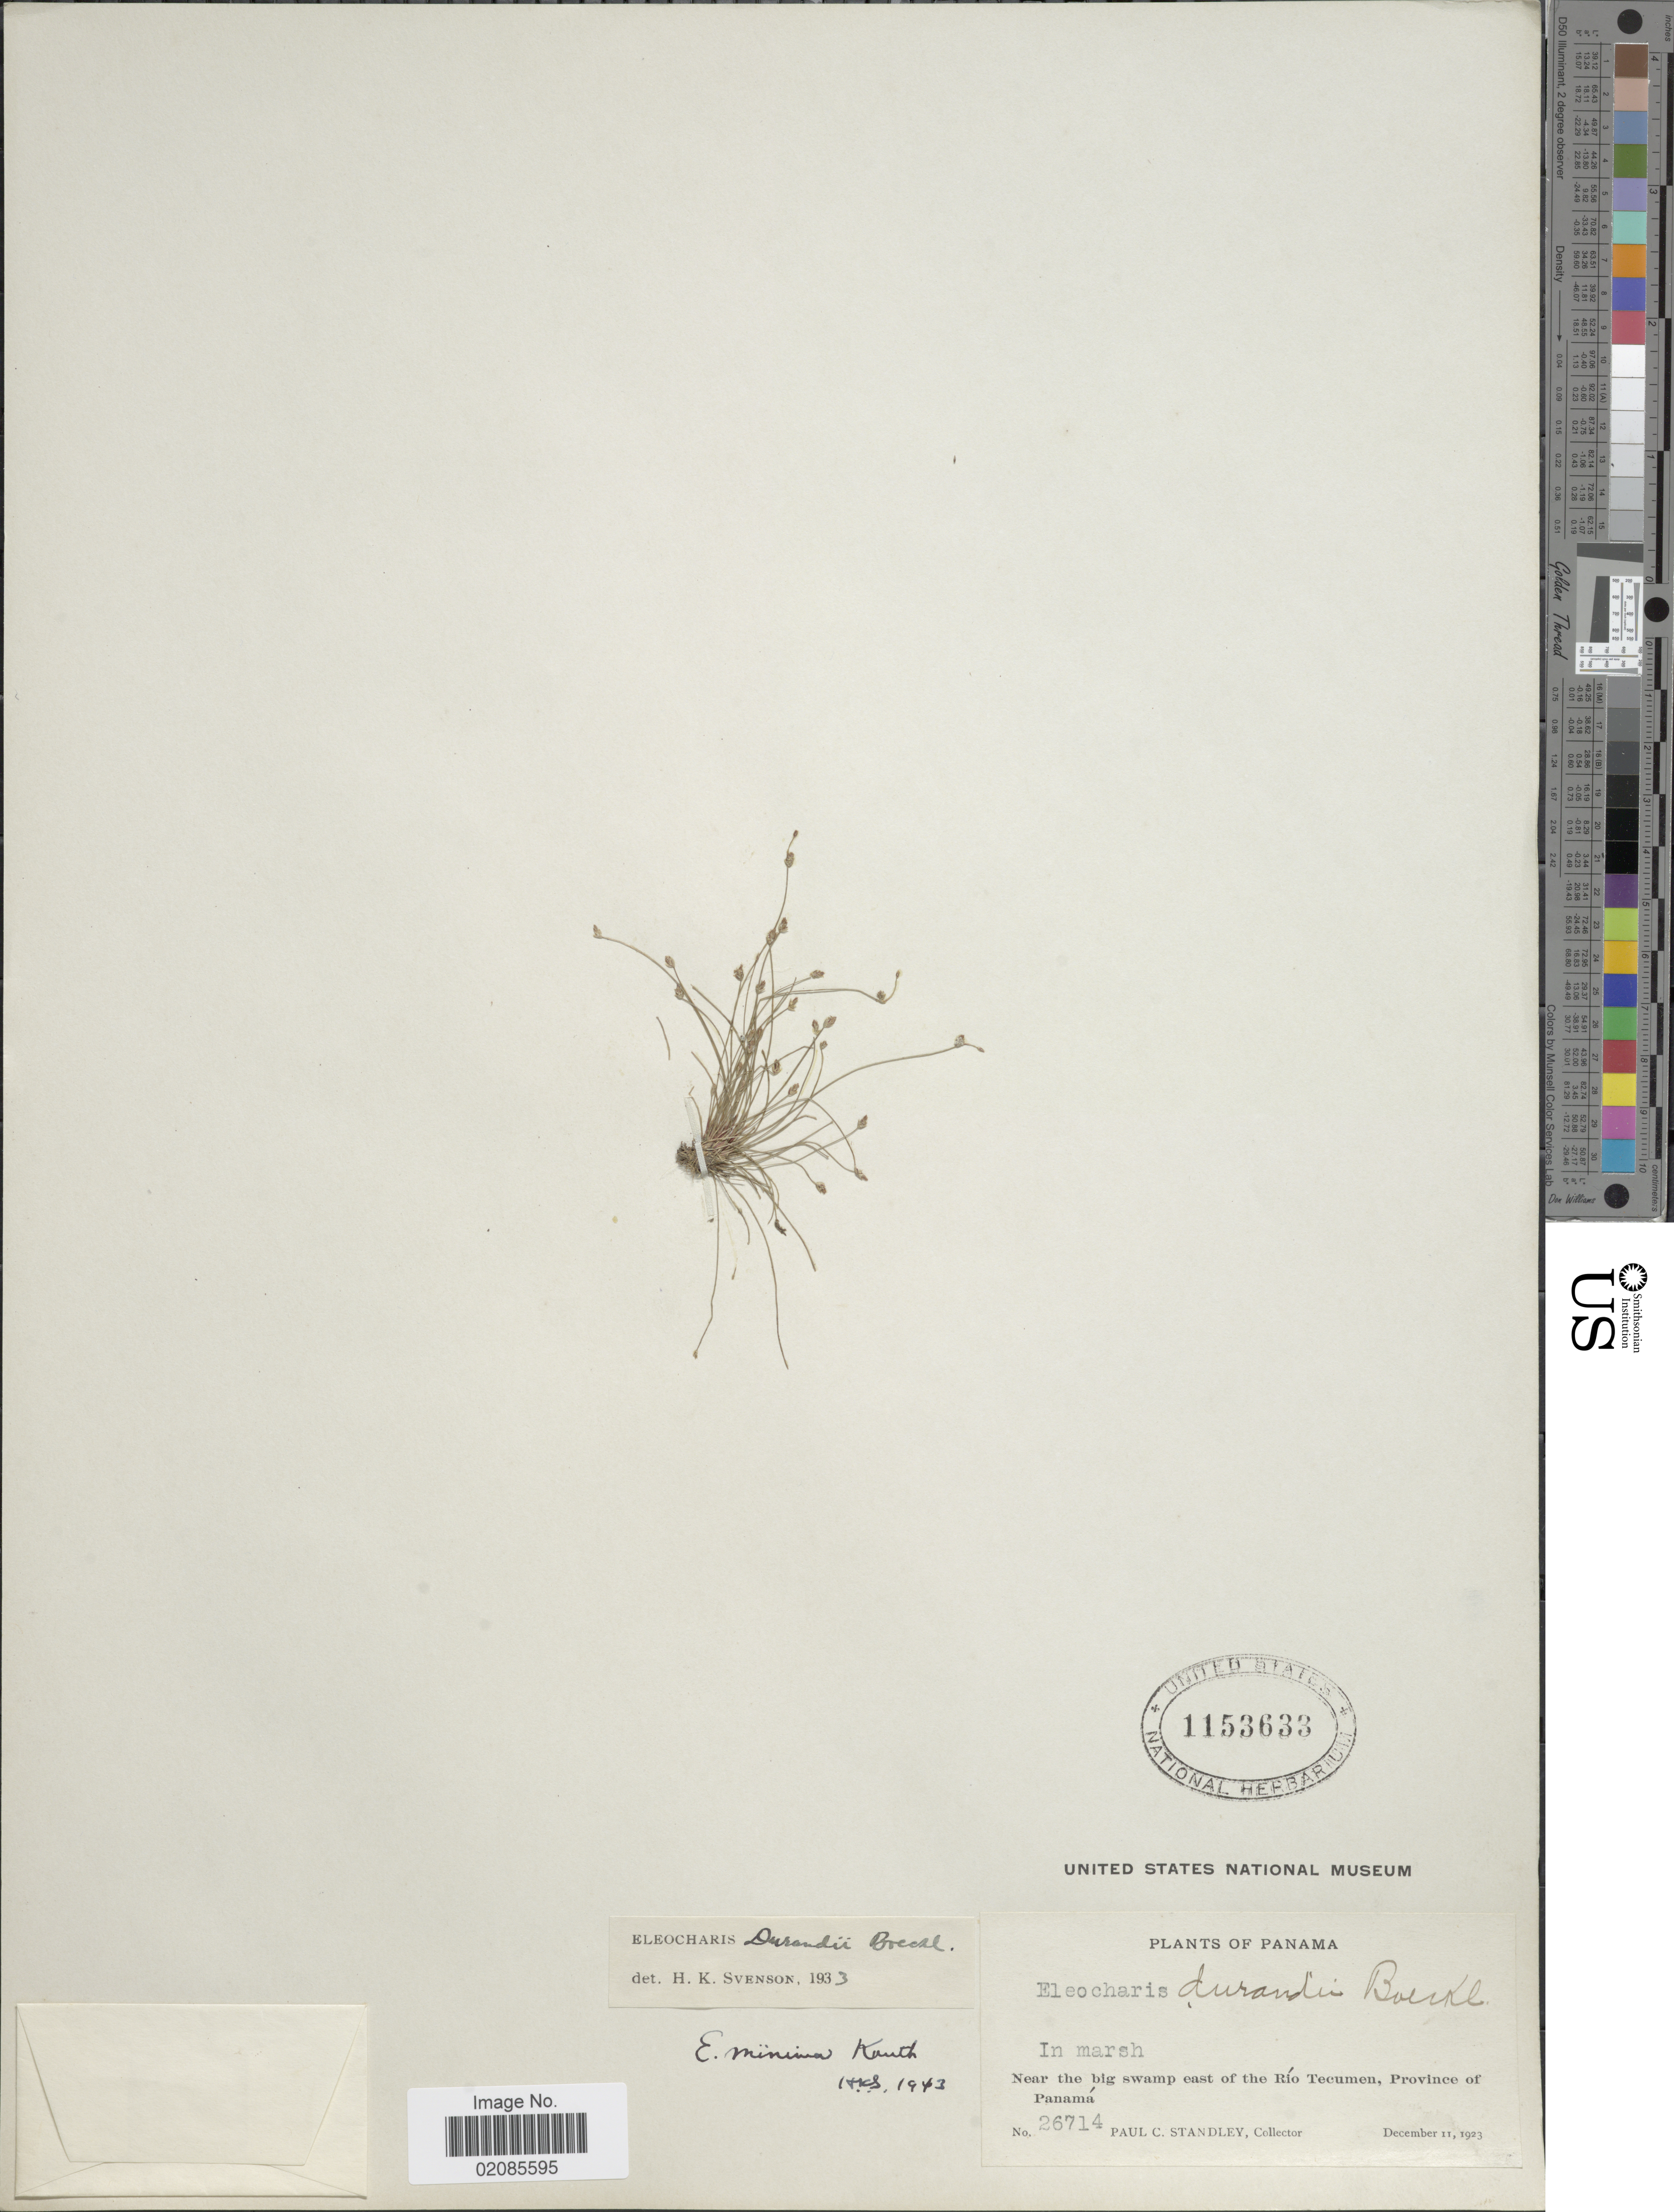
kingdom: Plantae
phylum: Tracheophyta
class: Liliopsida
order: Poales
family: Cyperaceae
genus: Eleocharis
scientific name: Eleocharis minima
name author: Kunth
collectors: P. C. Standley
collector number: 26714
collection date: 1923-12-11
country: Panama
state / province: Panamá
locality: Near the big swamp east of the Rio Tecumen.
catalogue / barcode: US 1153633